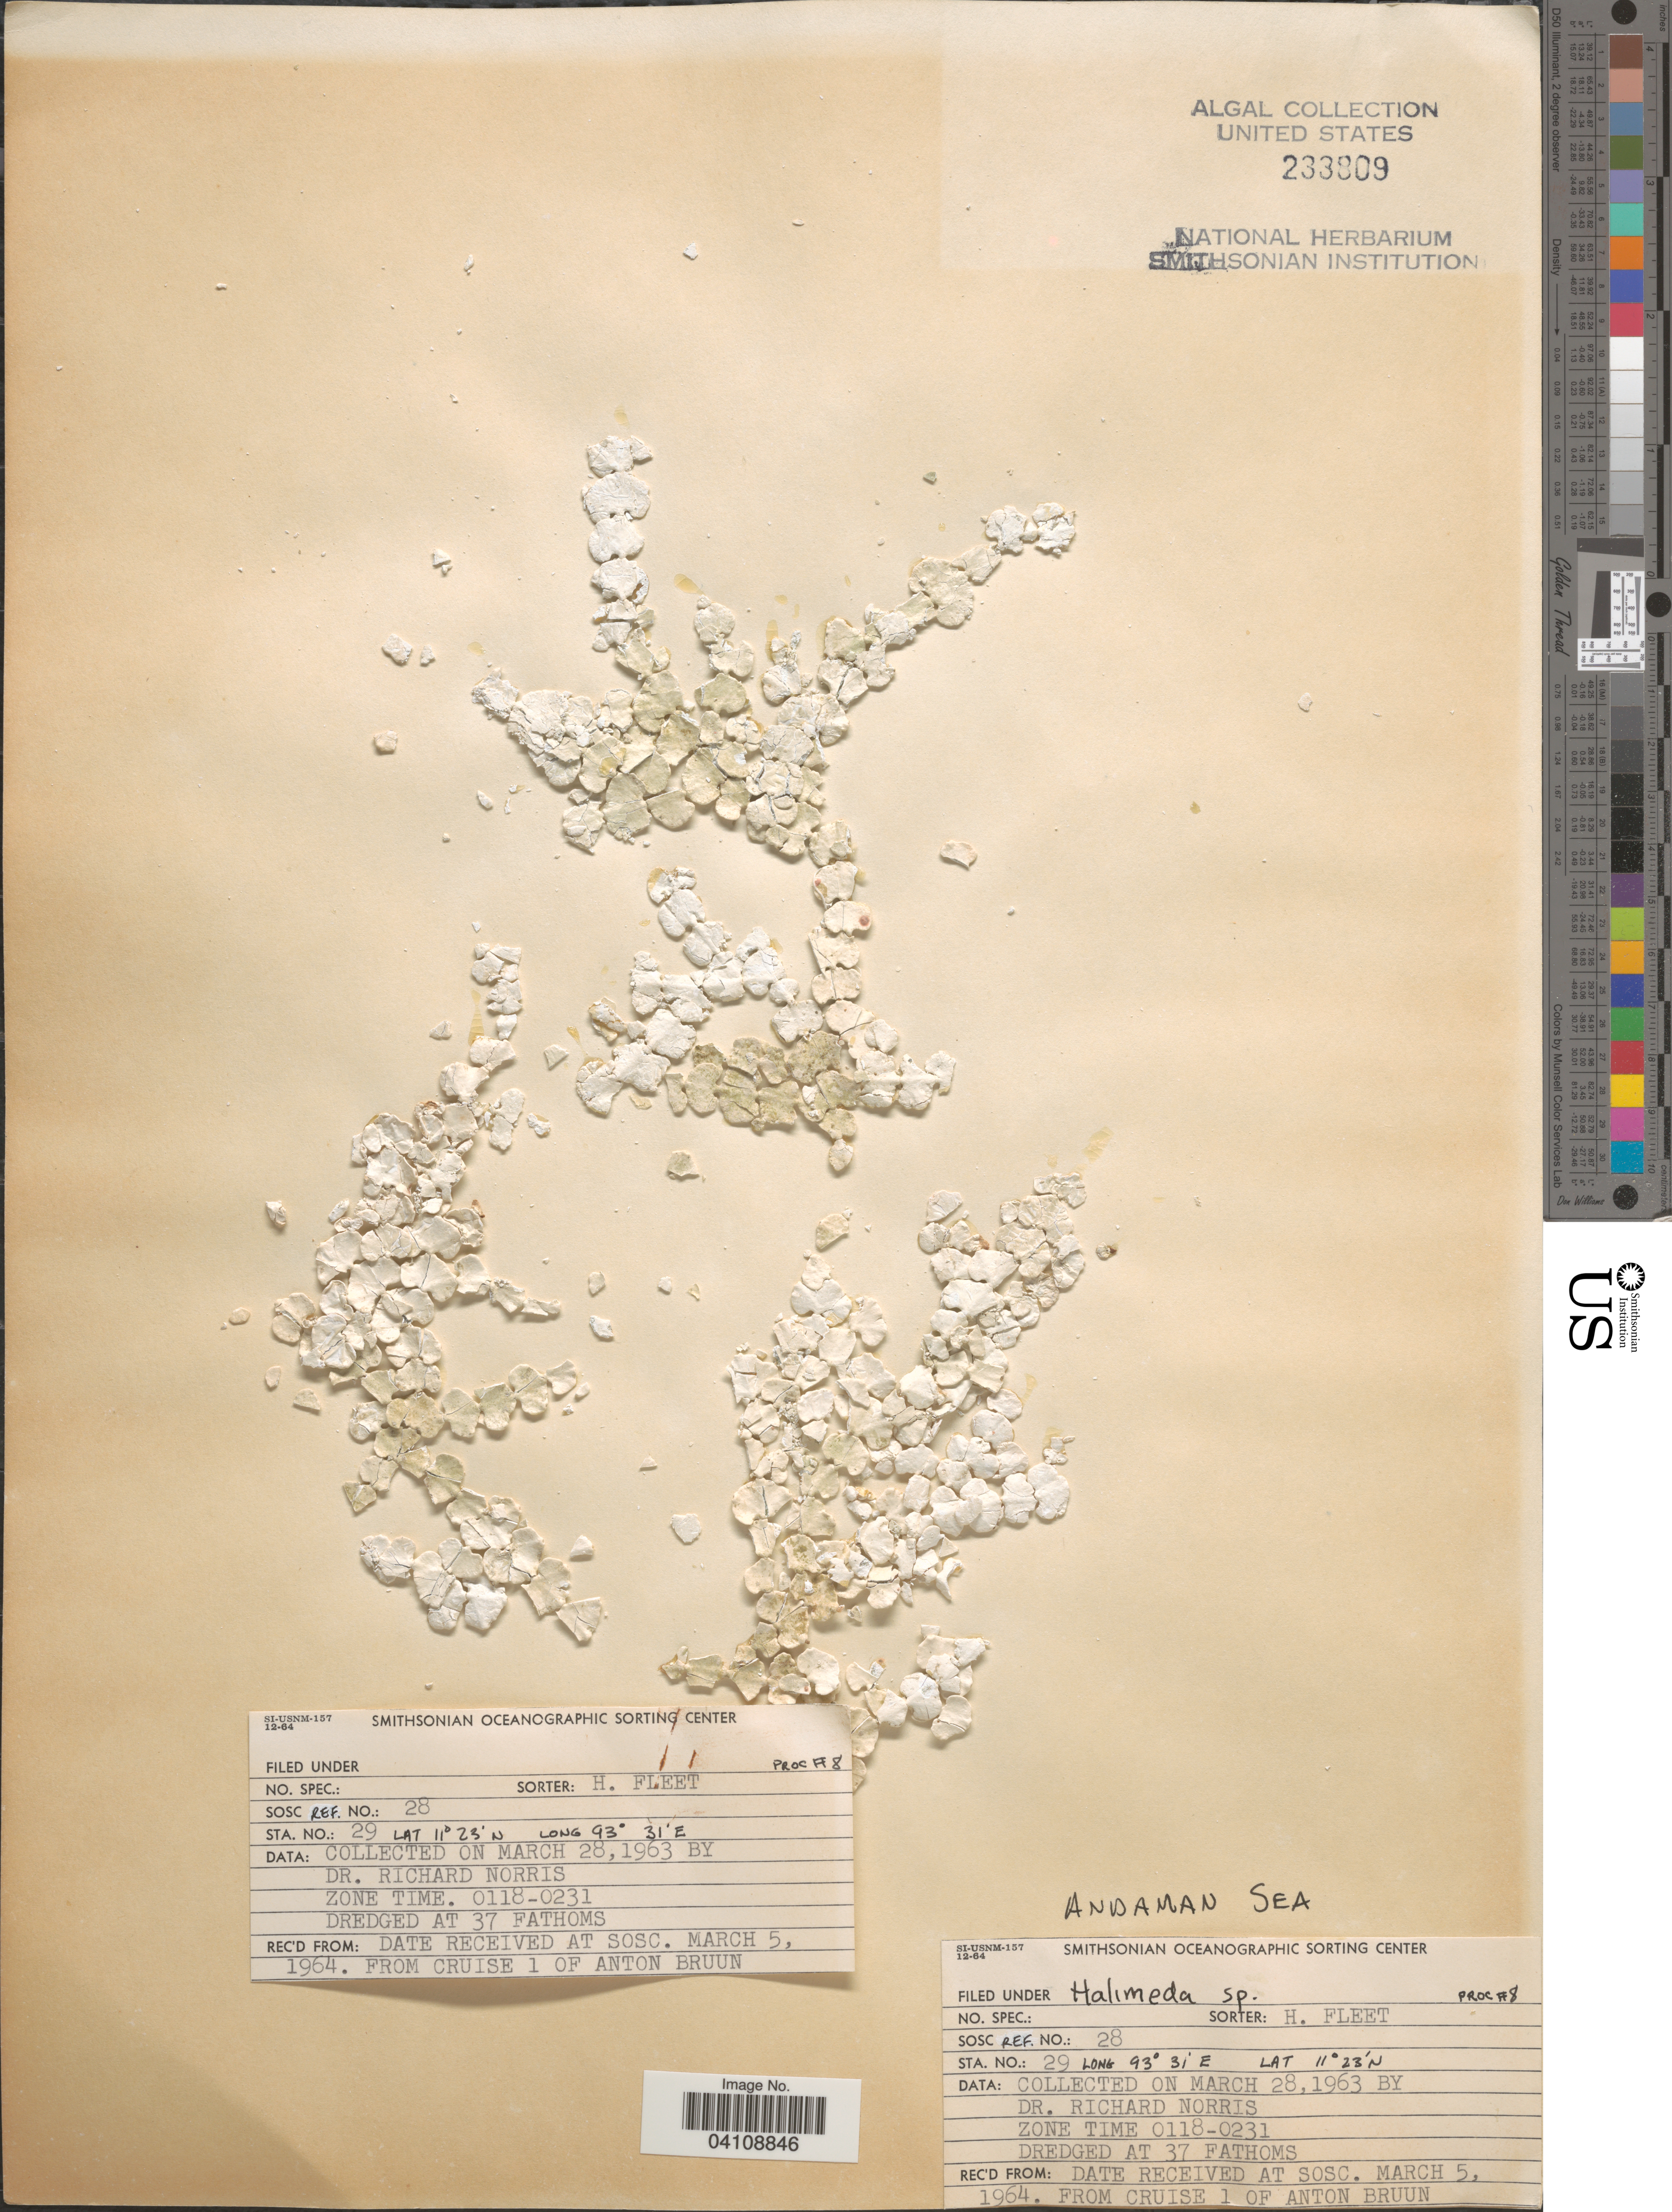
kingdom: Plantae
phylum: Chlorophyta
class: Ulvophyceae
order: Bryopsidales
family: Halimedaceae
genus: Halimeda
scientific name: Halimeda sp.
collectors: R. E. Norris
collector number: Proc 8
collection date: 1963-03-28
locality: Andaman Sea.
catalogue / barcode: US 233809